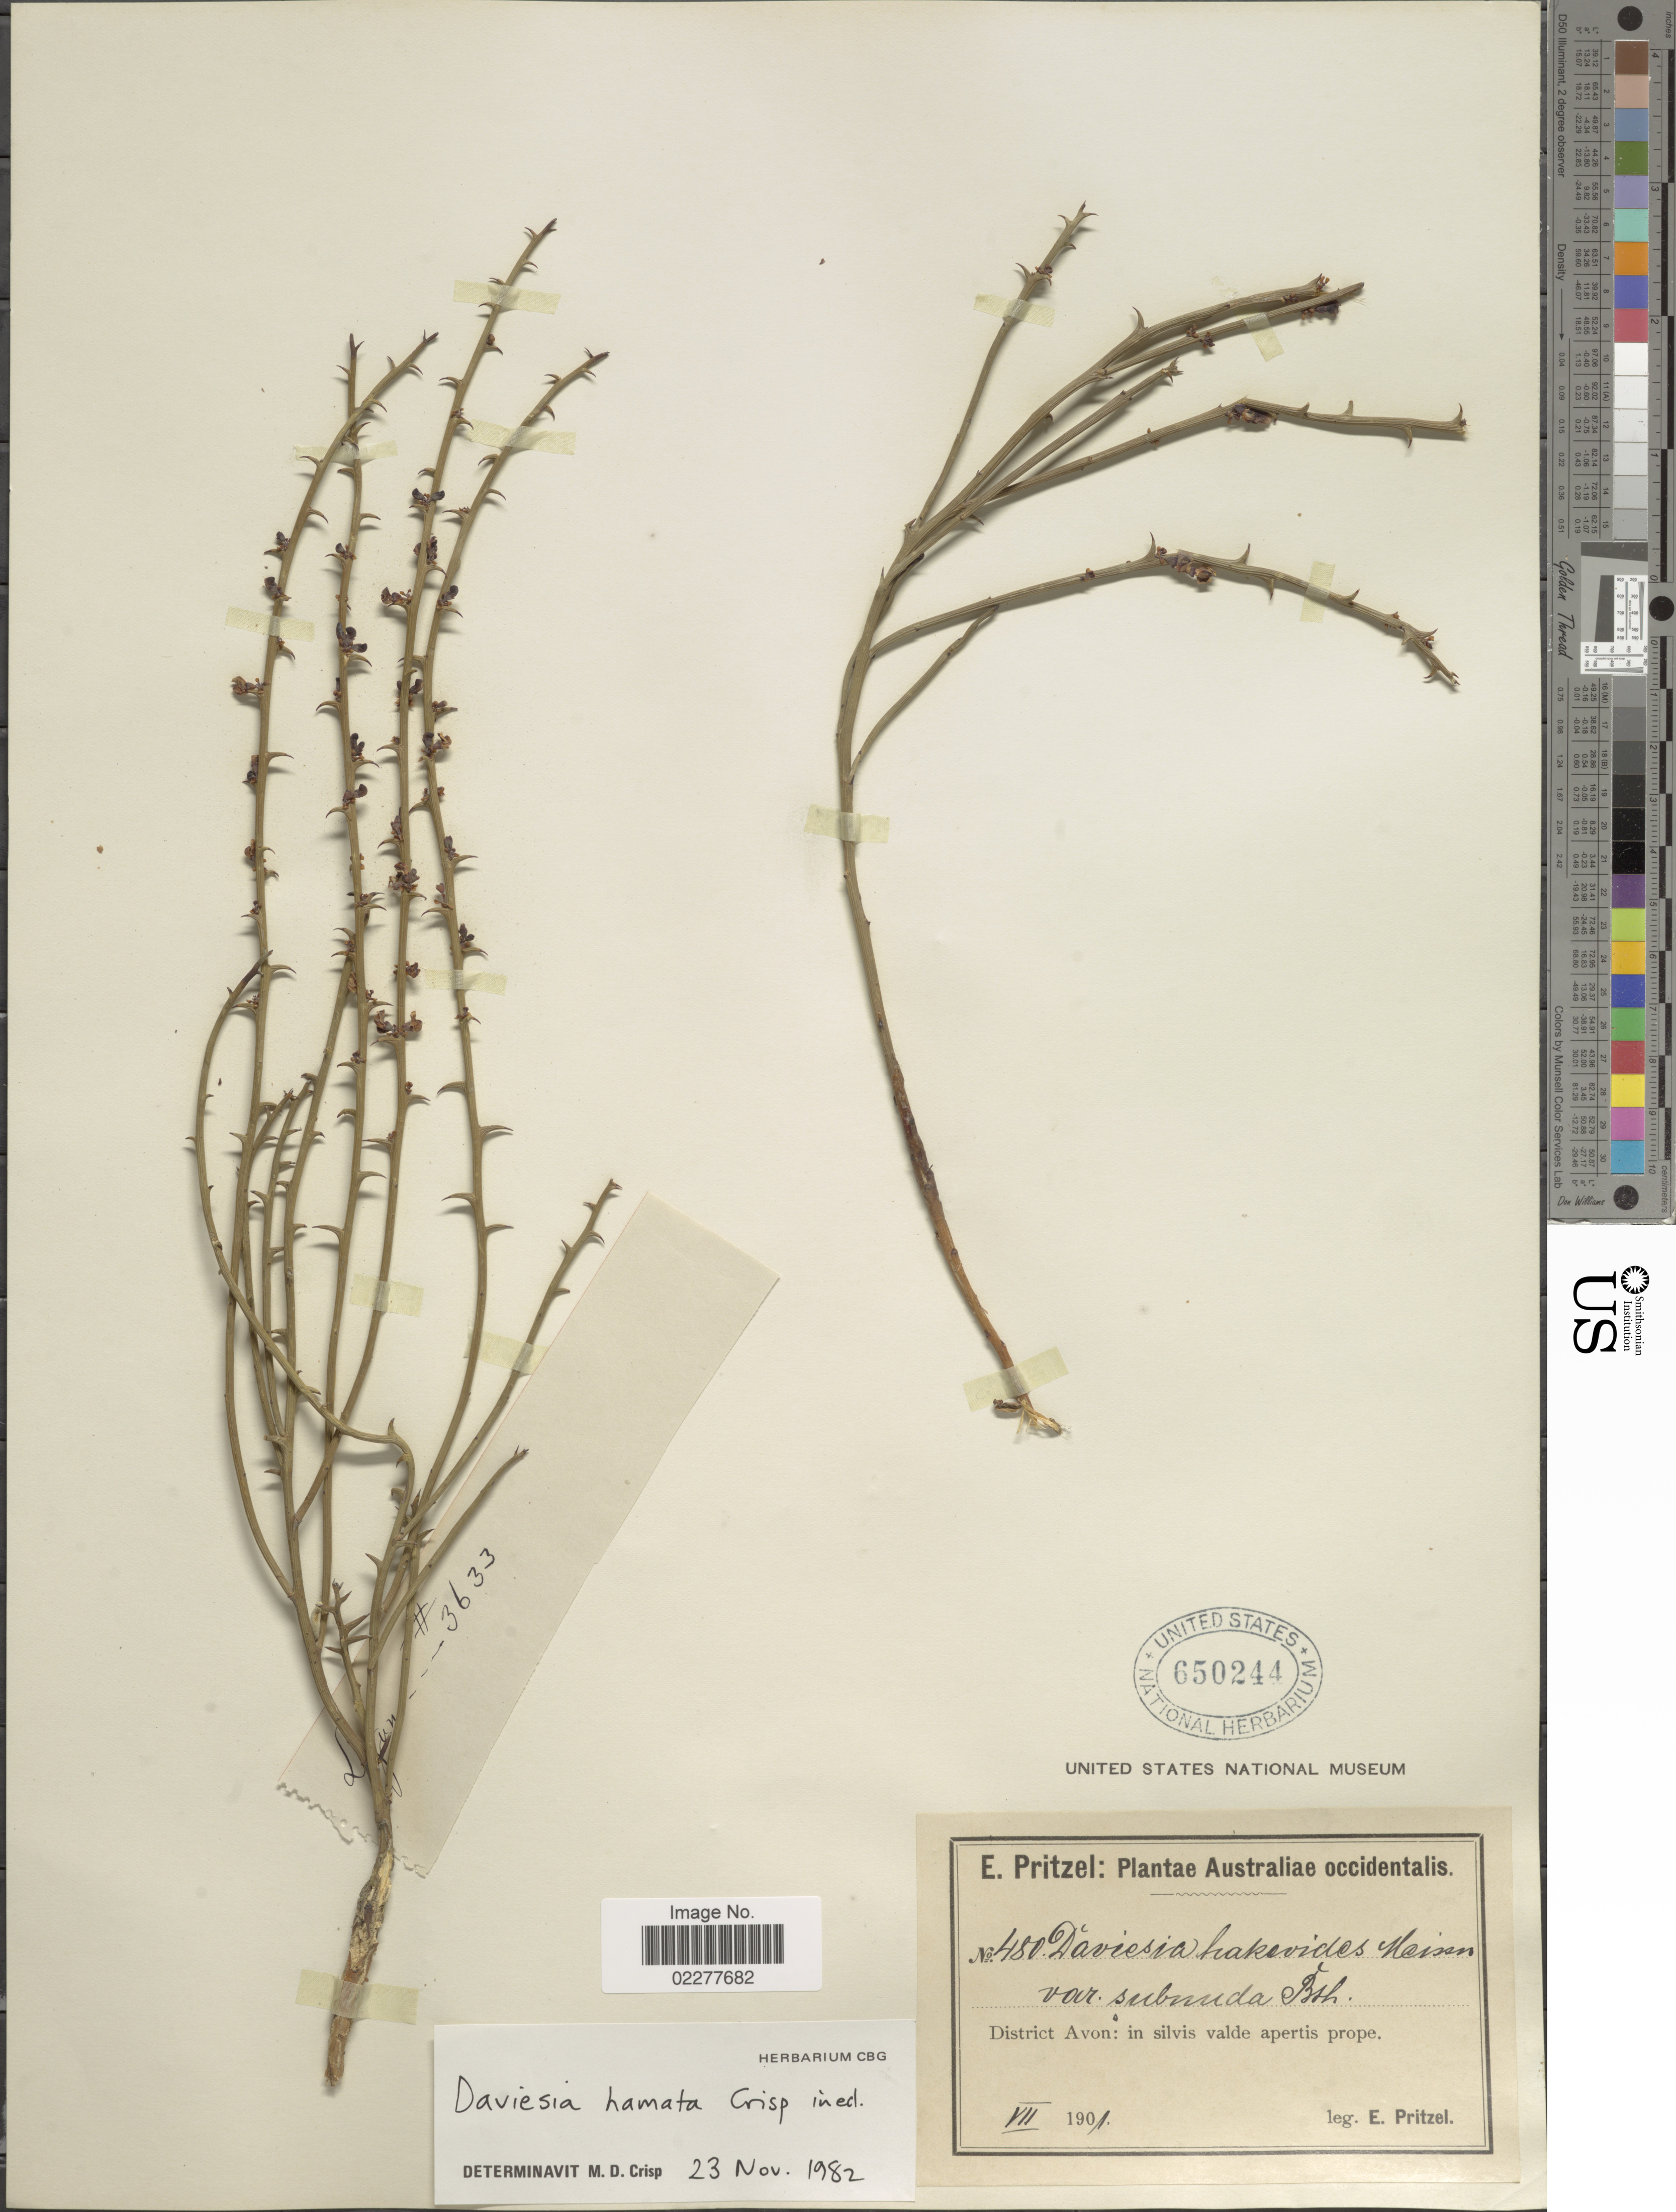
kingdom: Plantae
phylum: Tracheophyta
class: Magnoliopsida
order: Fabales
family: Fabaceae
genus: Daviesia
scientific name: Daviesia hamata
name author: Crisp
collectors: E. G. Pritzel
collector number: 480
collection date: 1901-07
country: Australia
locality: District Avon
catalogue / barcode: US 650244